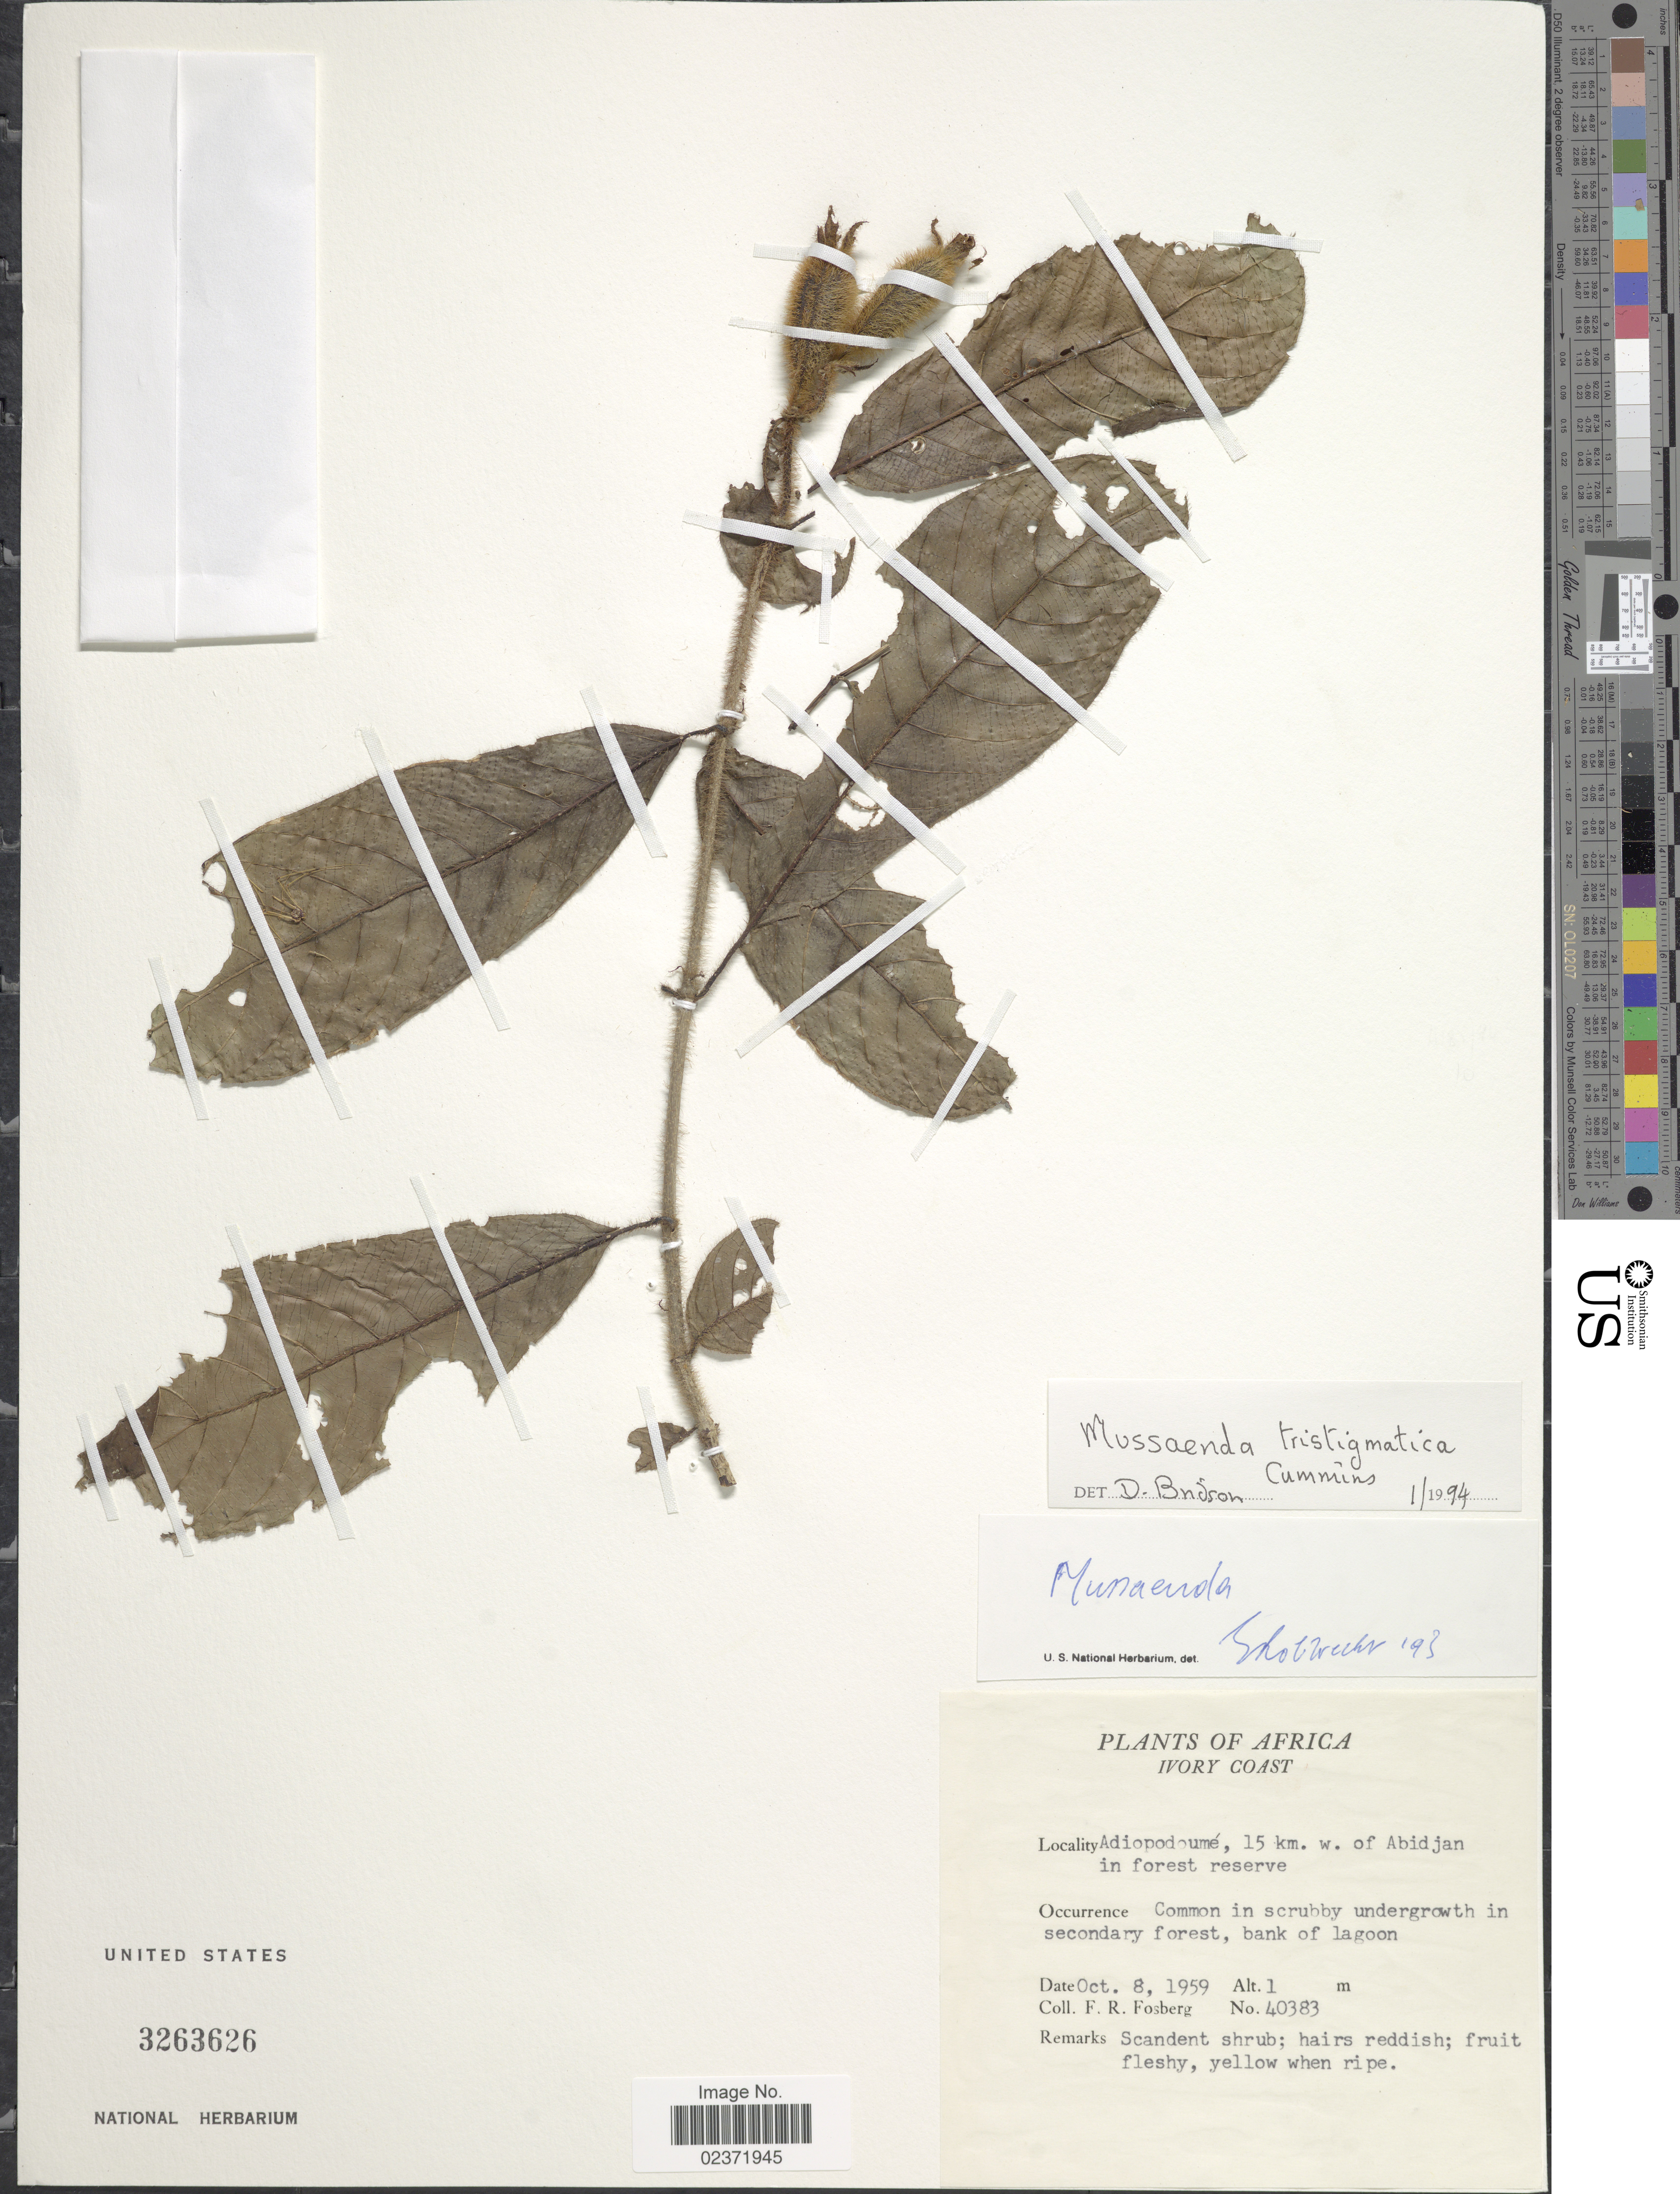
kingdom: Plantae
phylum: Tracheophyta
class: Magnoliopsida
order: Gentianales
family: Rubiaceae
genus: Mussaenda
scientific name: Mussaenda tristigmatica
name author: Cumm.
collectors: F. R. Fosberg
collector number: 40383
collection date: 1959-10-08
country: Ivory Coast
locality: Adiopodoume, 15 km. w. of Abidjan in forest reserve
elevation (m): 1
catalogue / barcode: US 3263626